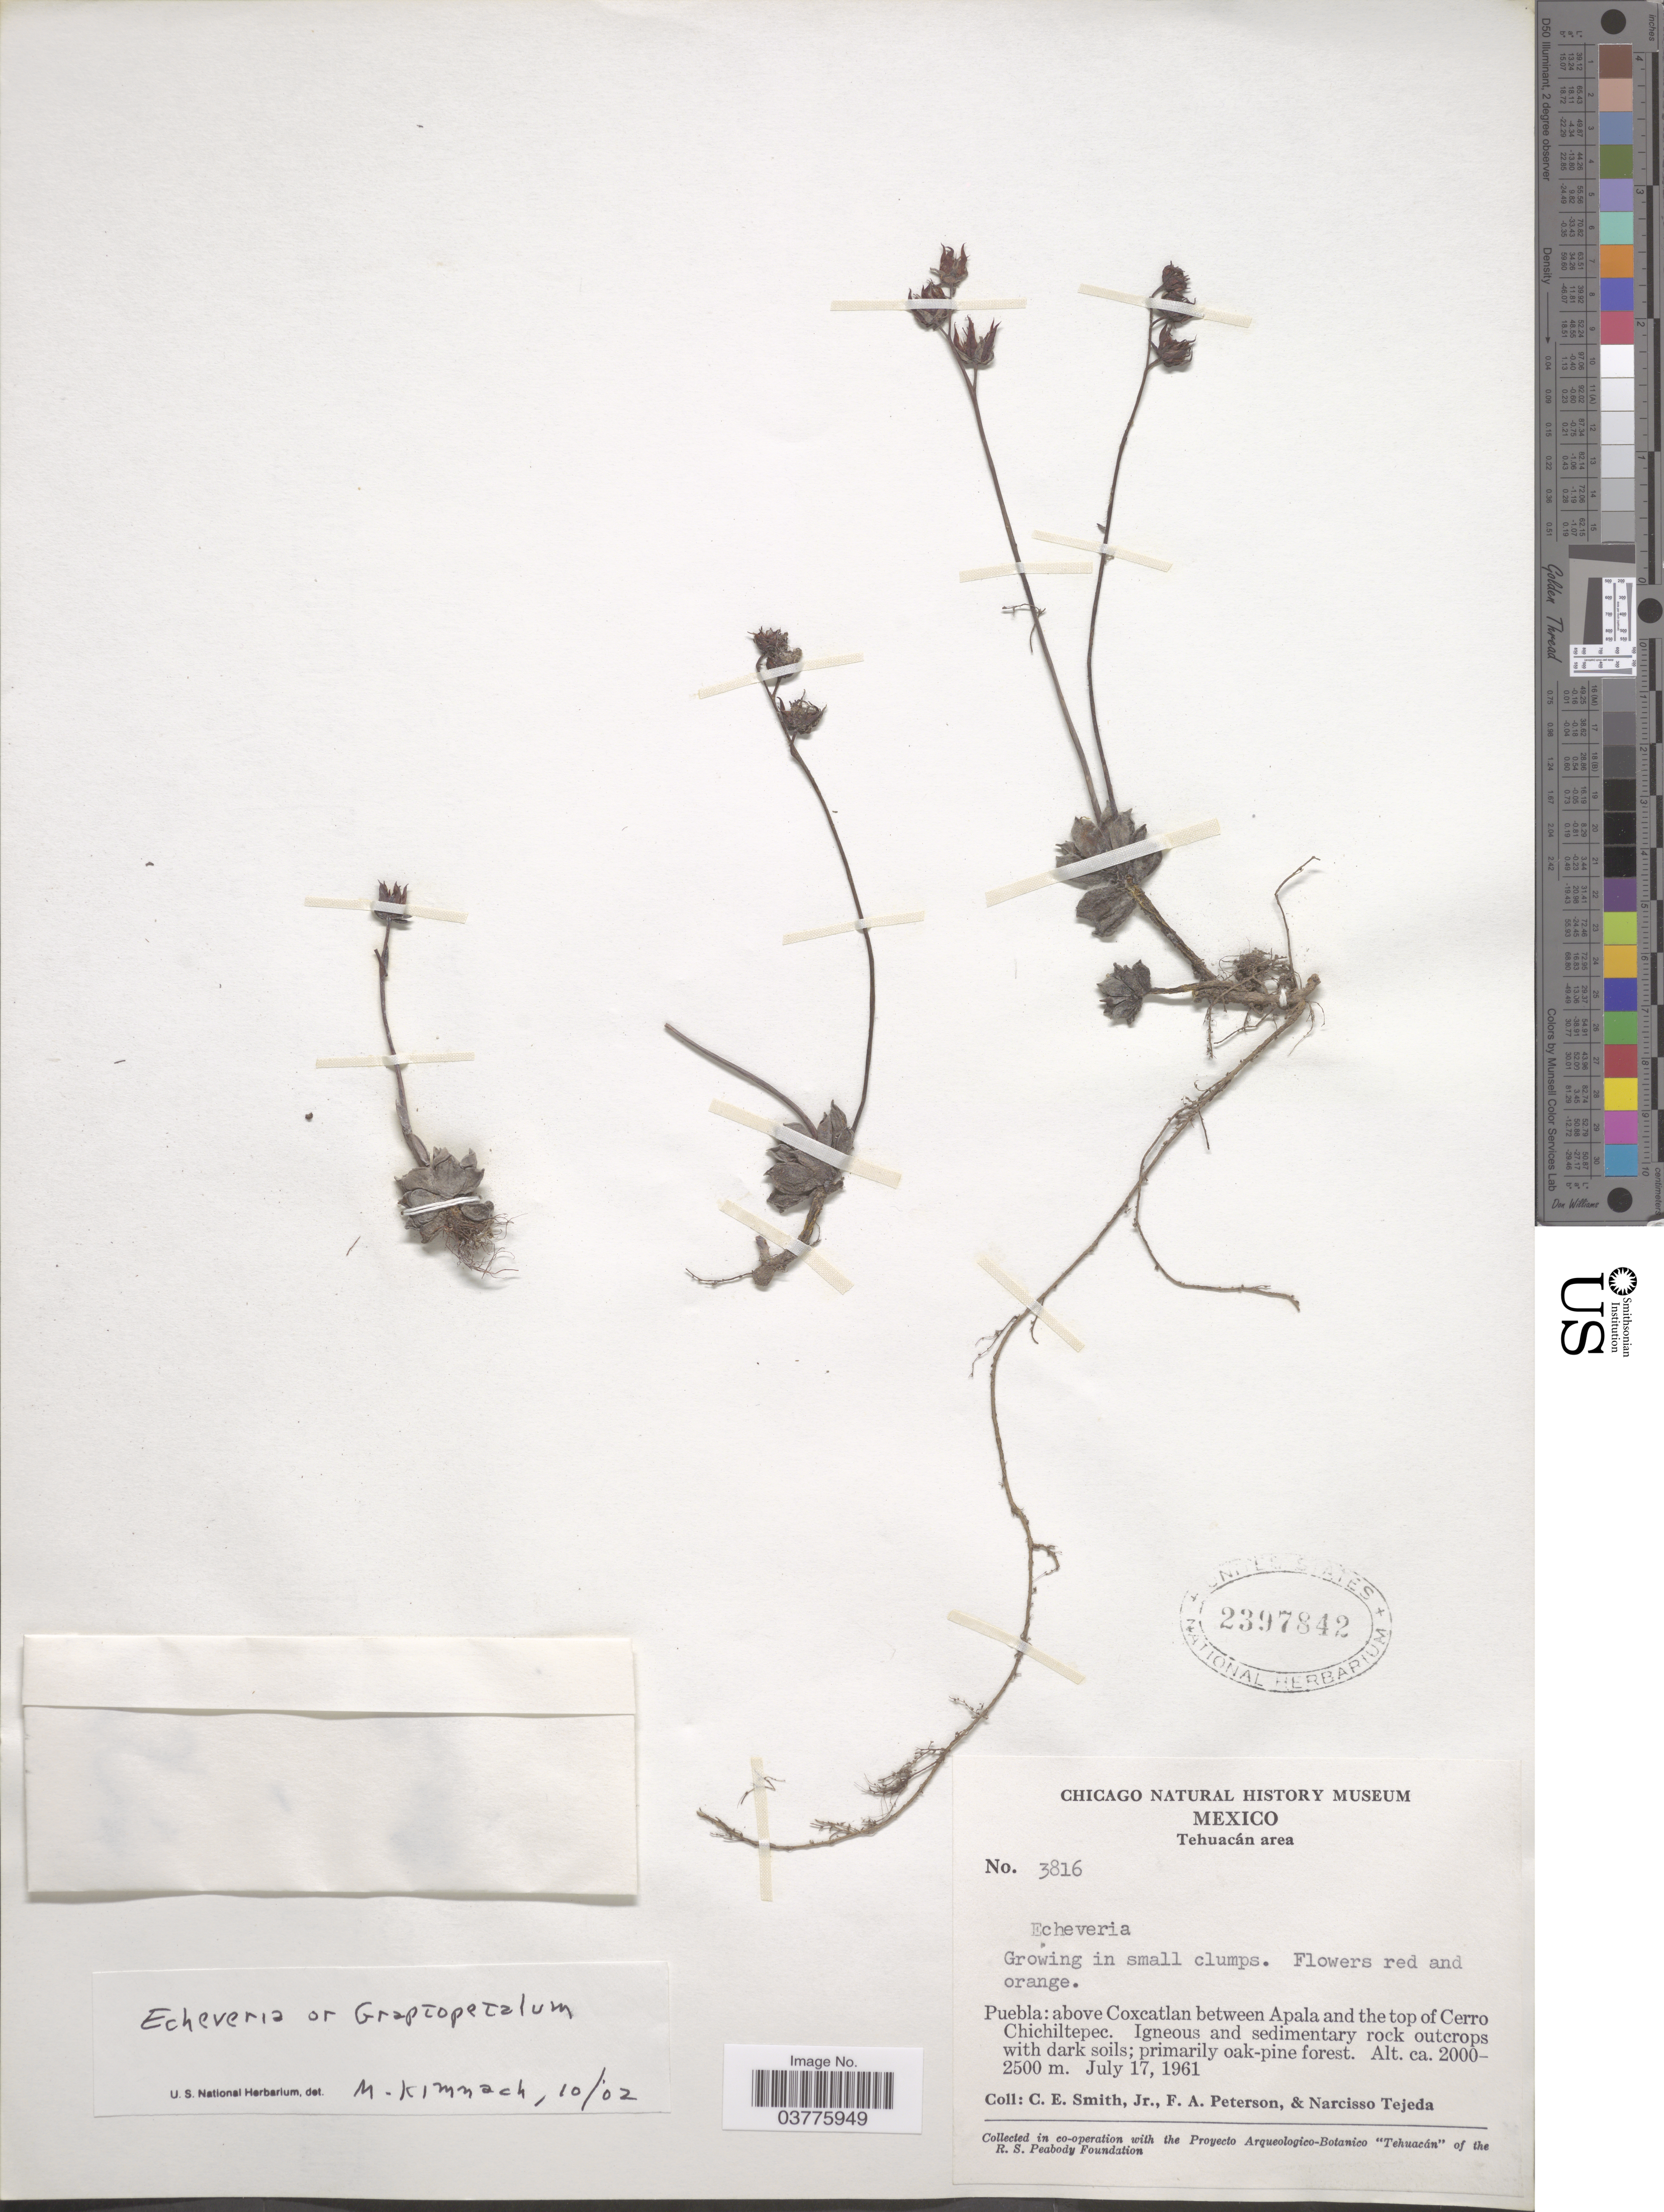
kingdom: Plantae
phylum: Tracheophyta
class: Magnoliopsida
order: Saxifragales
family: Crassulaceae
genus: Graptopetalum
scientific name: Graptopetalum sp.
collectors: C. E. Smith Jr., F. A. Peterson & N. Tejeda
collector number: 3816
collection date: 1961-07-17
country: Mexico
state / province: Puebla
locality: Tehuacán area. Above Coxcatlan between Apala and the top of Cerro Chichiltepec.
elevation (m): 2000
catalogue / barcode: US 2397842